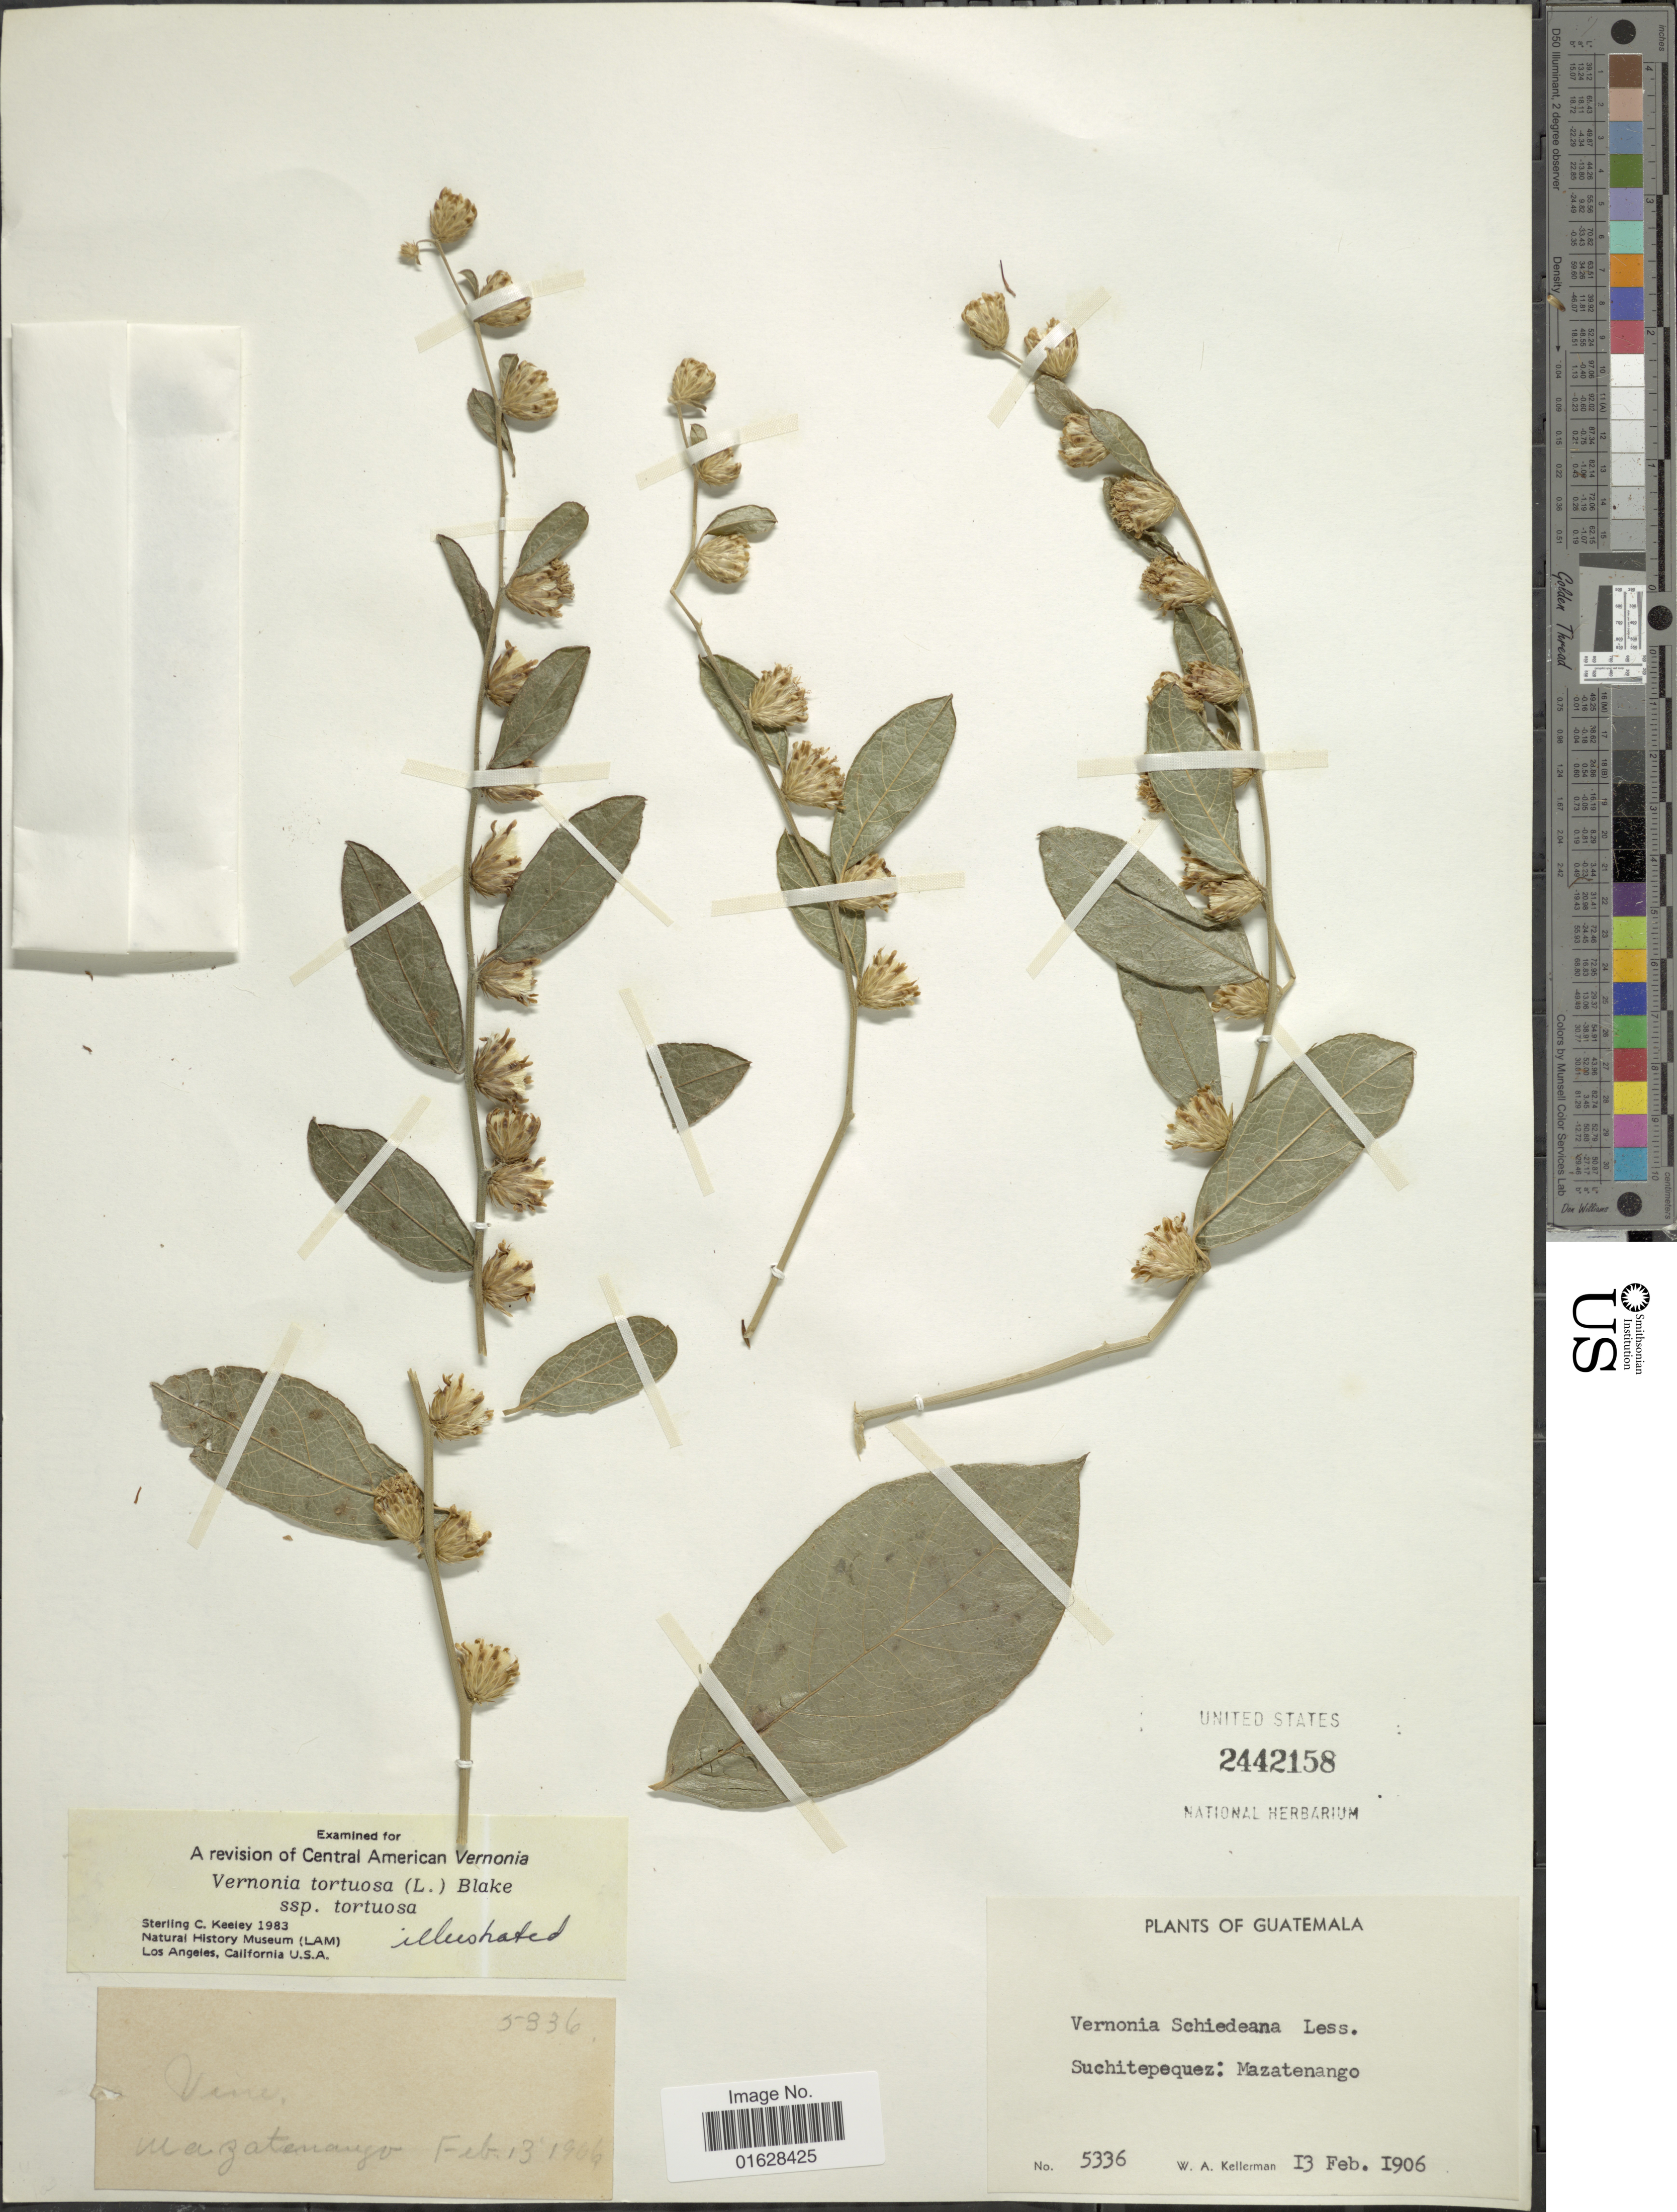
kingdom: Plantae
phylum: Tracheophyta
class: Magnoliopsida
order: Asterales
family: Asteraceae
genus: Lepidaploa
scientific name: Lepidaploa tortuosa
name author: (L.) H. Rob.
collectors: W. Kellerman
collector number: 5336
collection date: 1906-02-13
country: Guatemala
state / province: Suchitepéquez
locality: Suchitepequez, Mazatenango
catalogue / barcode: US 2442158